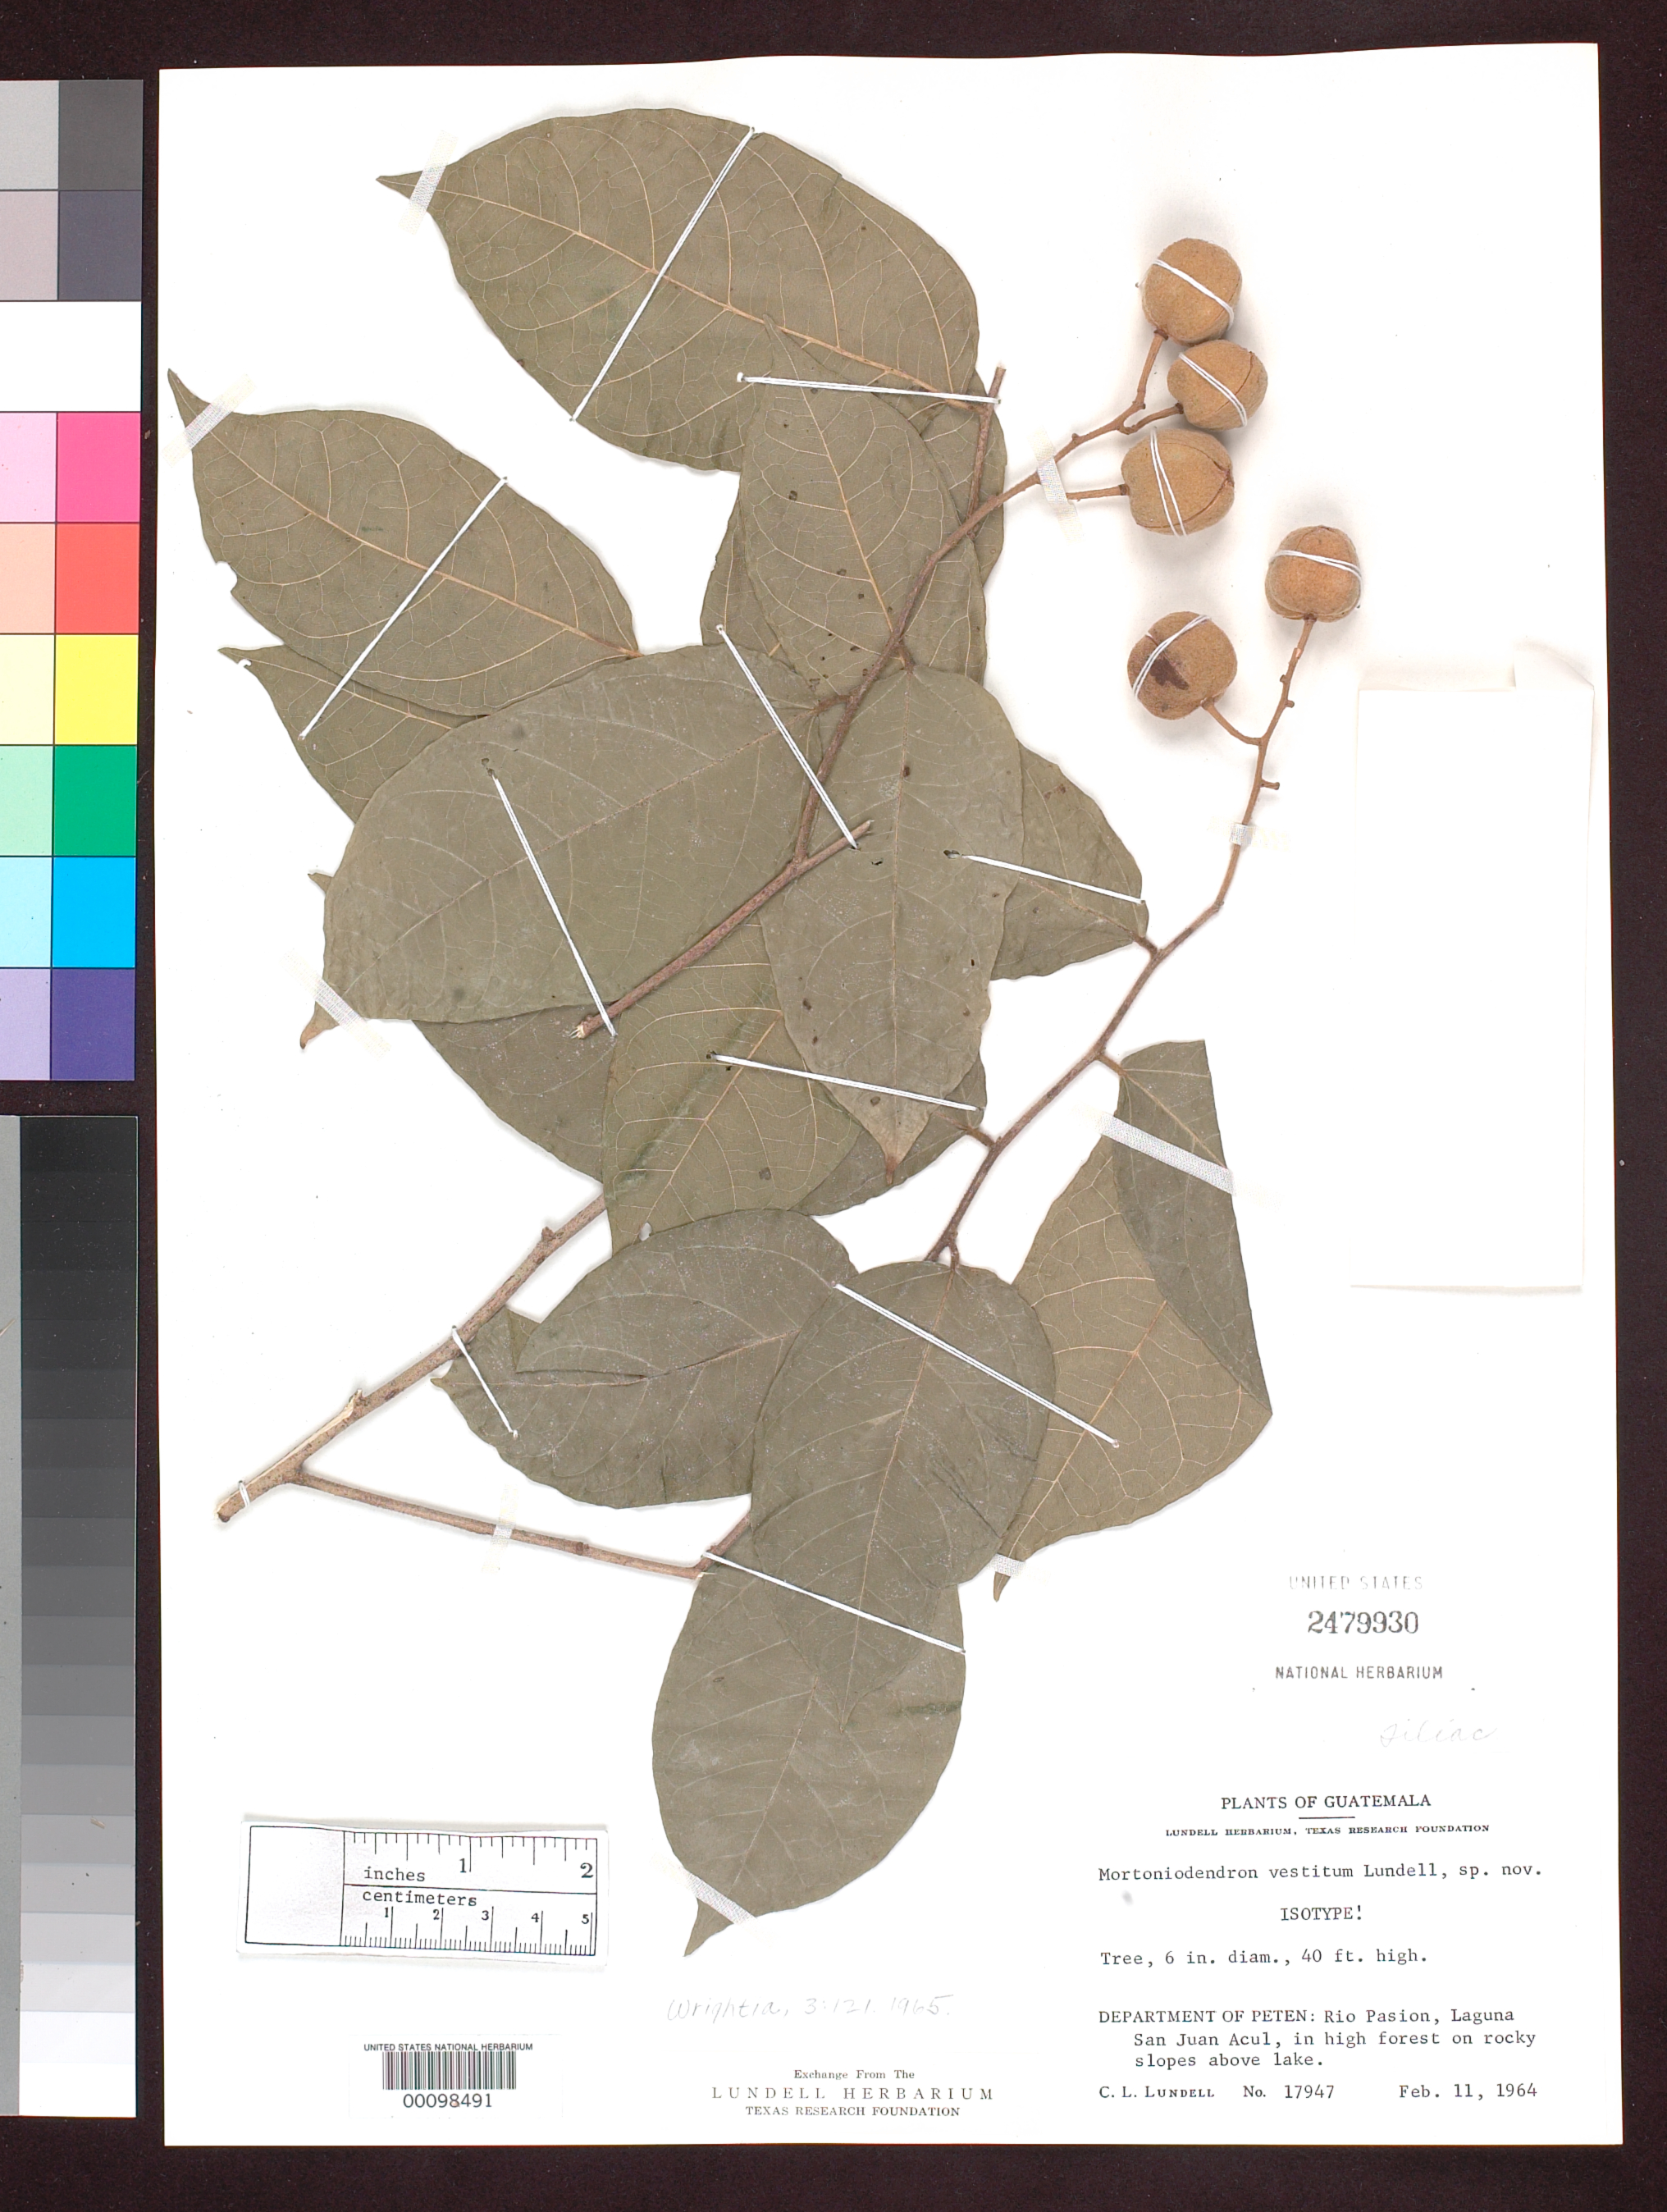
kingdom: Plantae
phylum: Tracheophyta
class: Magnoliopsida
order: Malvales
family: Malvaceae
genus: Mortoniodendron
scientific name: Mortoniodendron vestitum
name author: Lundell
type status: Isotype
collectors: C. L. Lundell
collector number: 17947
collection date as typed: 11 Feb 1964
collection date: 1964-02-11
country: Guatemala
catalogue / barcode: US 2479930